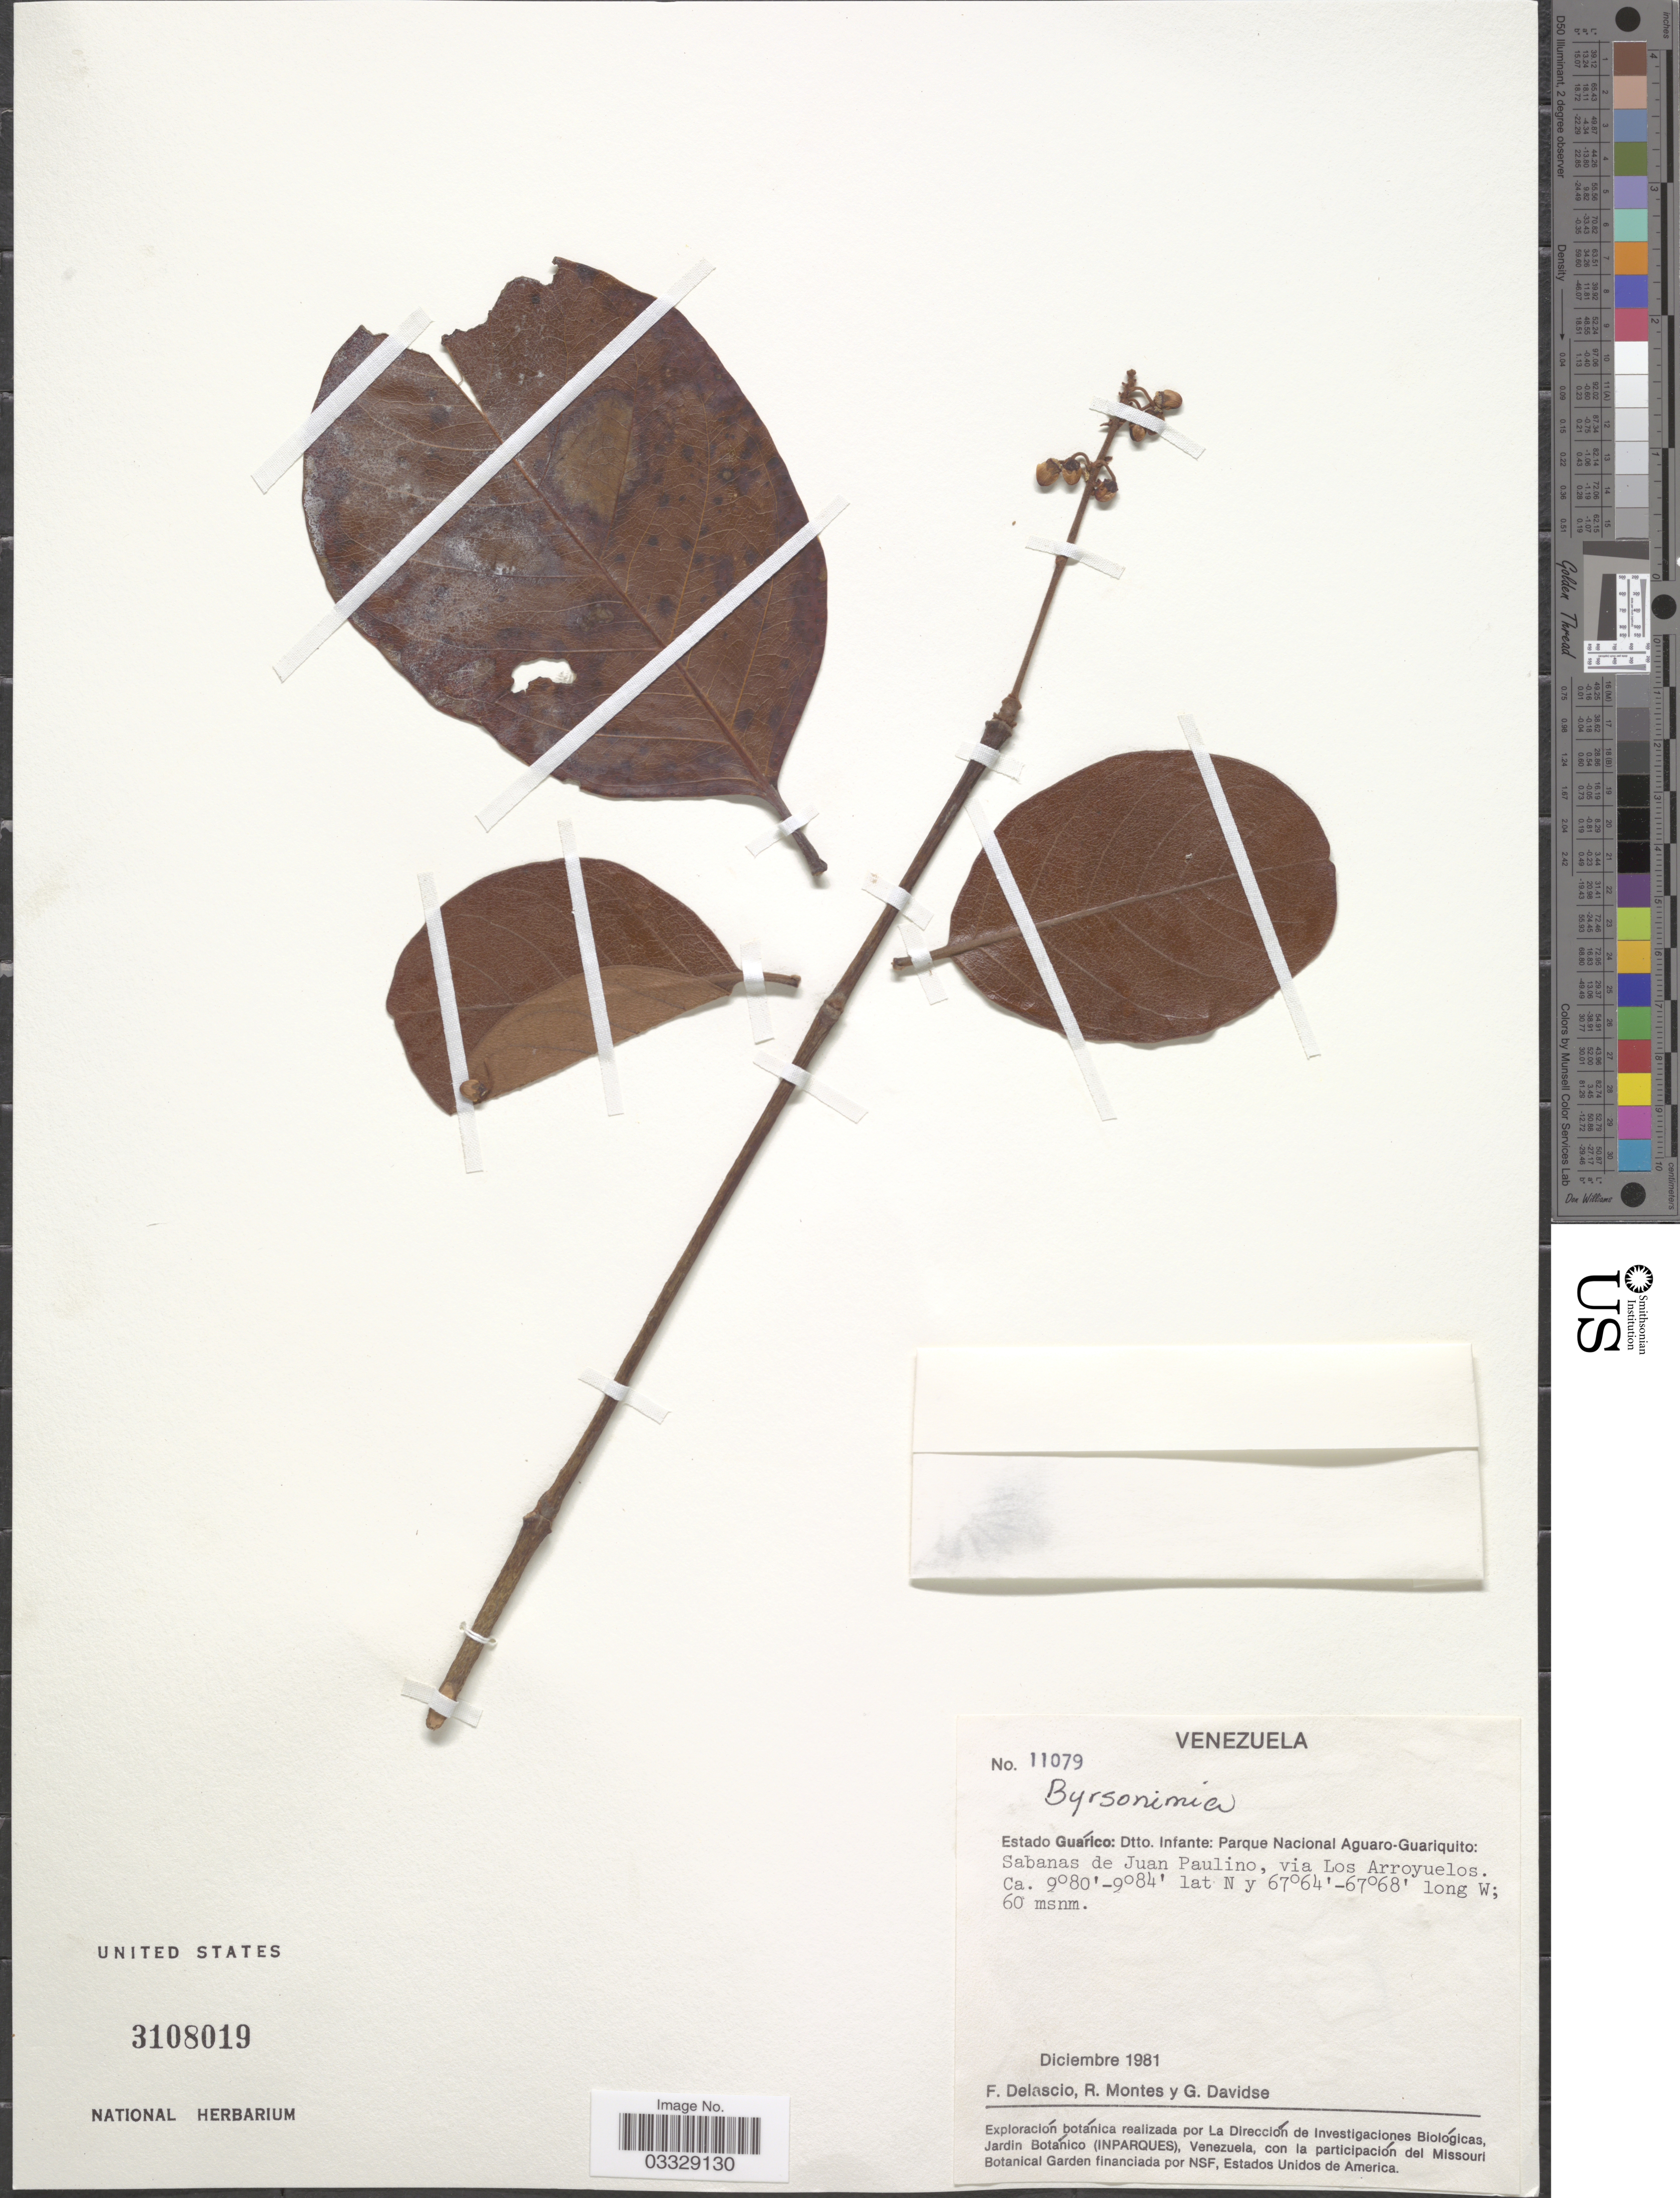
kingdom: Plantae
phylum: Tracheophyta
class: Magnoliopsida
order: Malpighiales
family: Malpighiaceae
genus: Byrsonima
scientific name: Byrsonima sp.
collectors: F. Delascio C., R. Montes & G. Davidse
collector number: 11079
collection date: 1981-12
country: Venezuela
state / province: Guárico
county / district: Leonardo Infante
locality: Dtto. Infante: Parque Nacional Aguaro-Guariquito: Sabanas de Juan Paulino, via Los Arroyuelos.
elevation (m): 60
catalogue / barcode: US 3108019